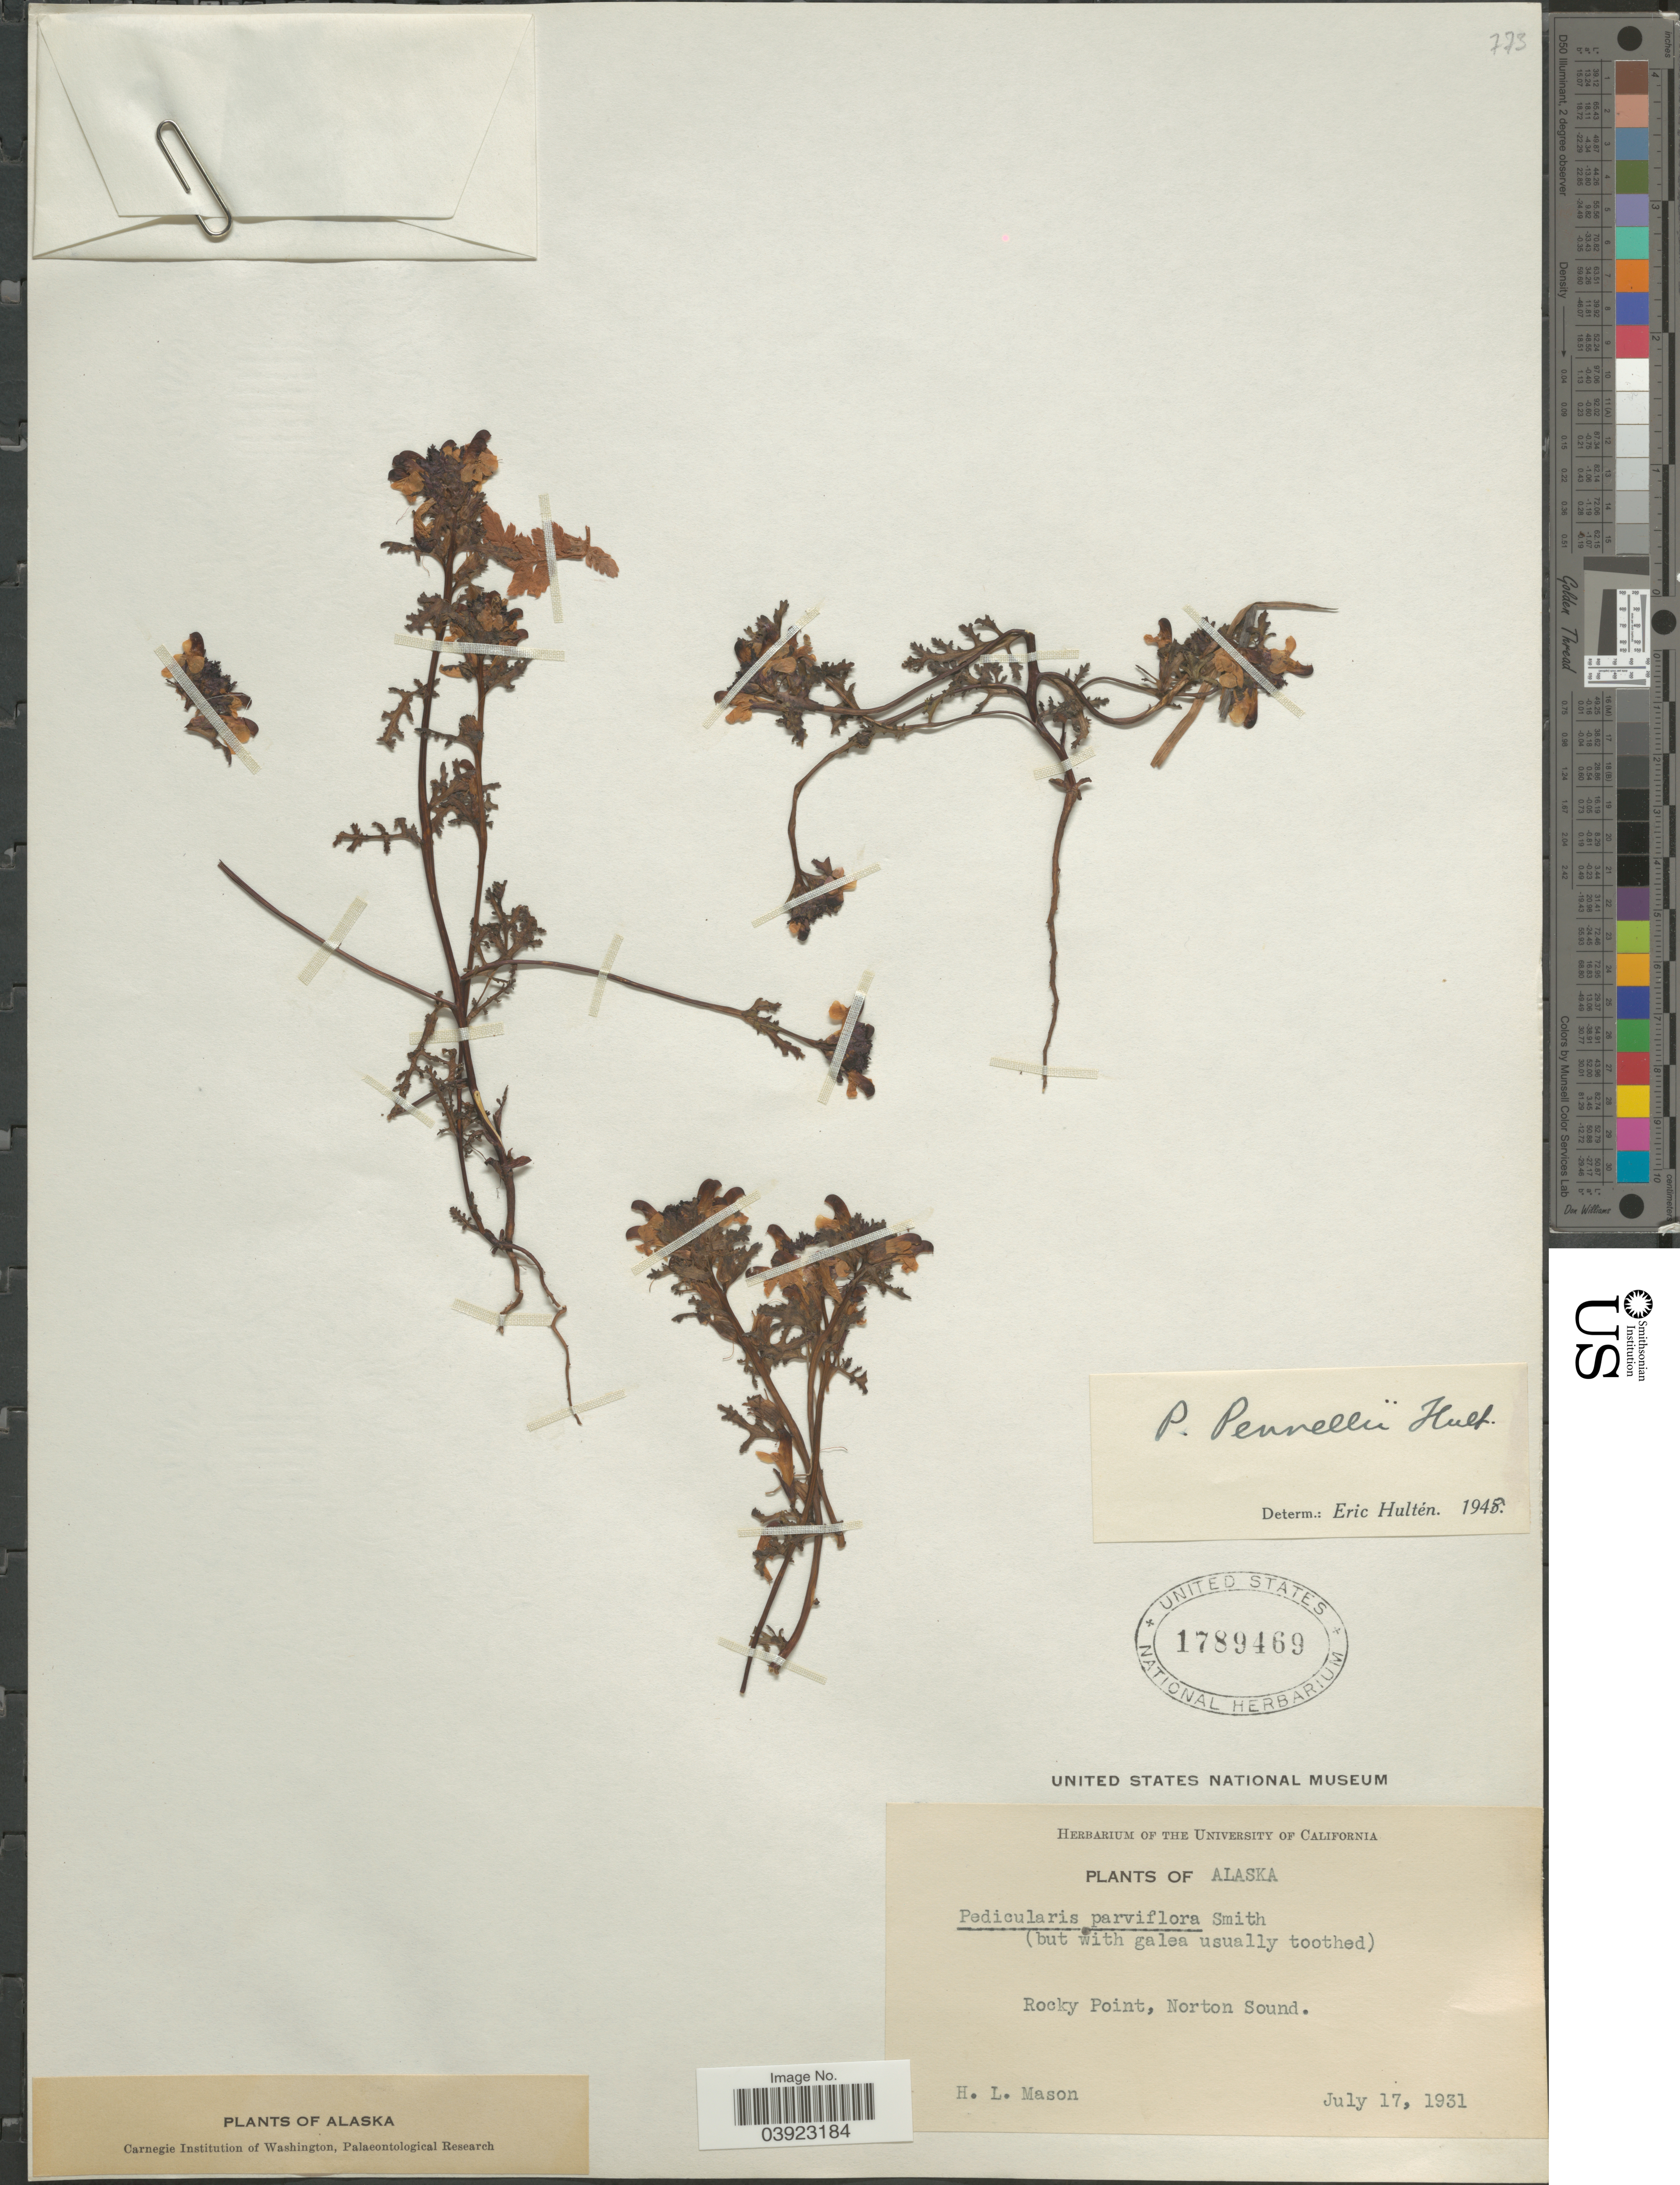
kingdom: Plantae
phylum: Tracheophyta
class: Magnoliopsida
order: Lamiales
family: Orobanchaceae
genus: Pedicularis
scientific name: Pedicularis pennellii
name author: Hultén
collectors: H. L. Mason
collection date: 1931-07-17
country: United States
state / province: Alaska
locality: Rocky Point, Norton Sound.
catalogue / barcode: US 1789469